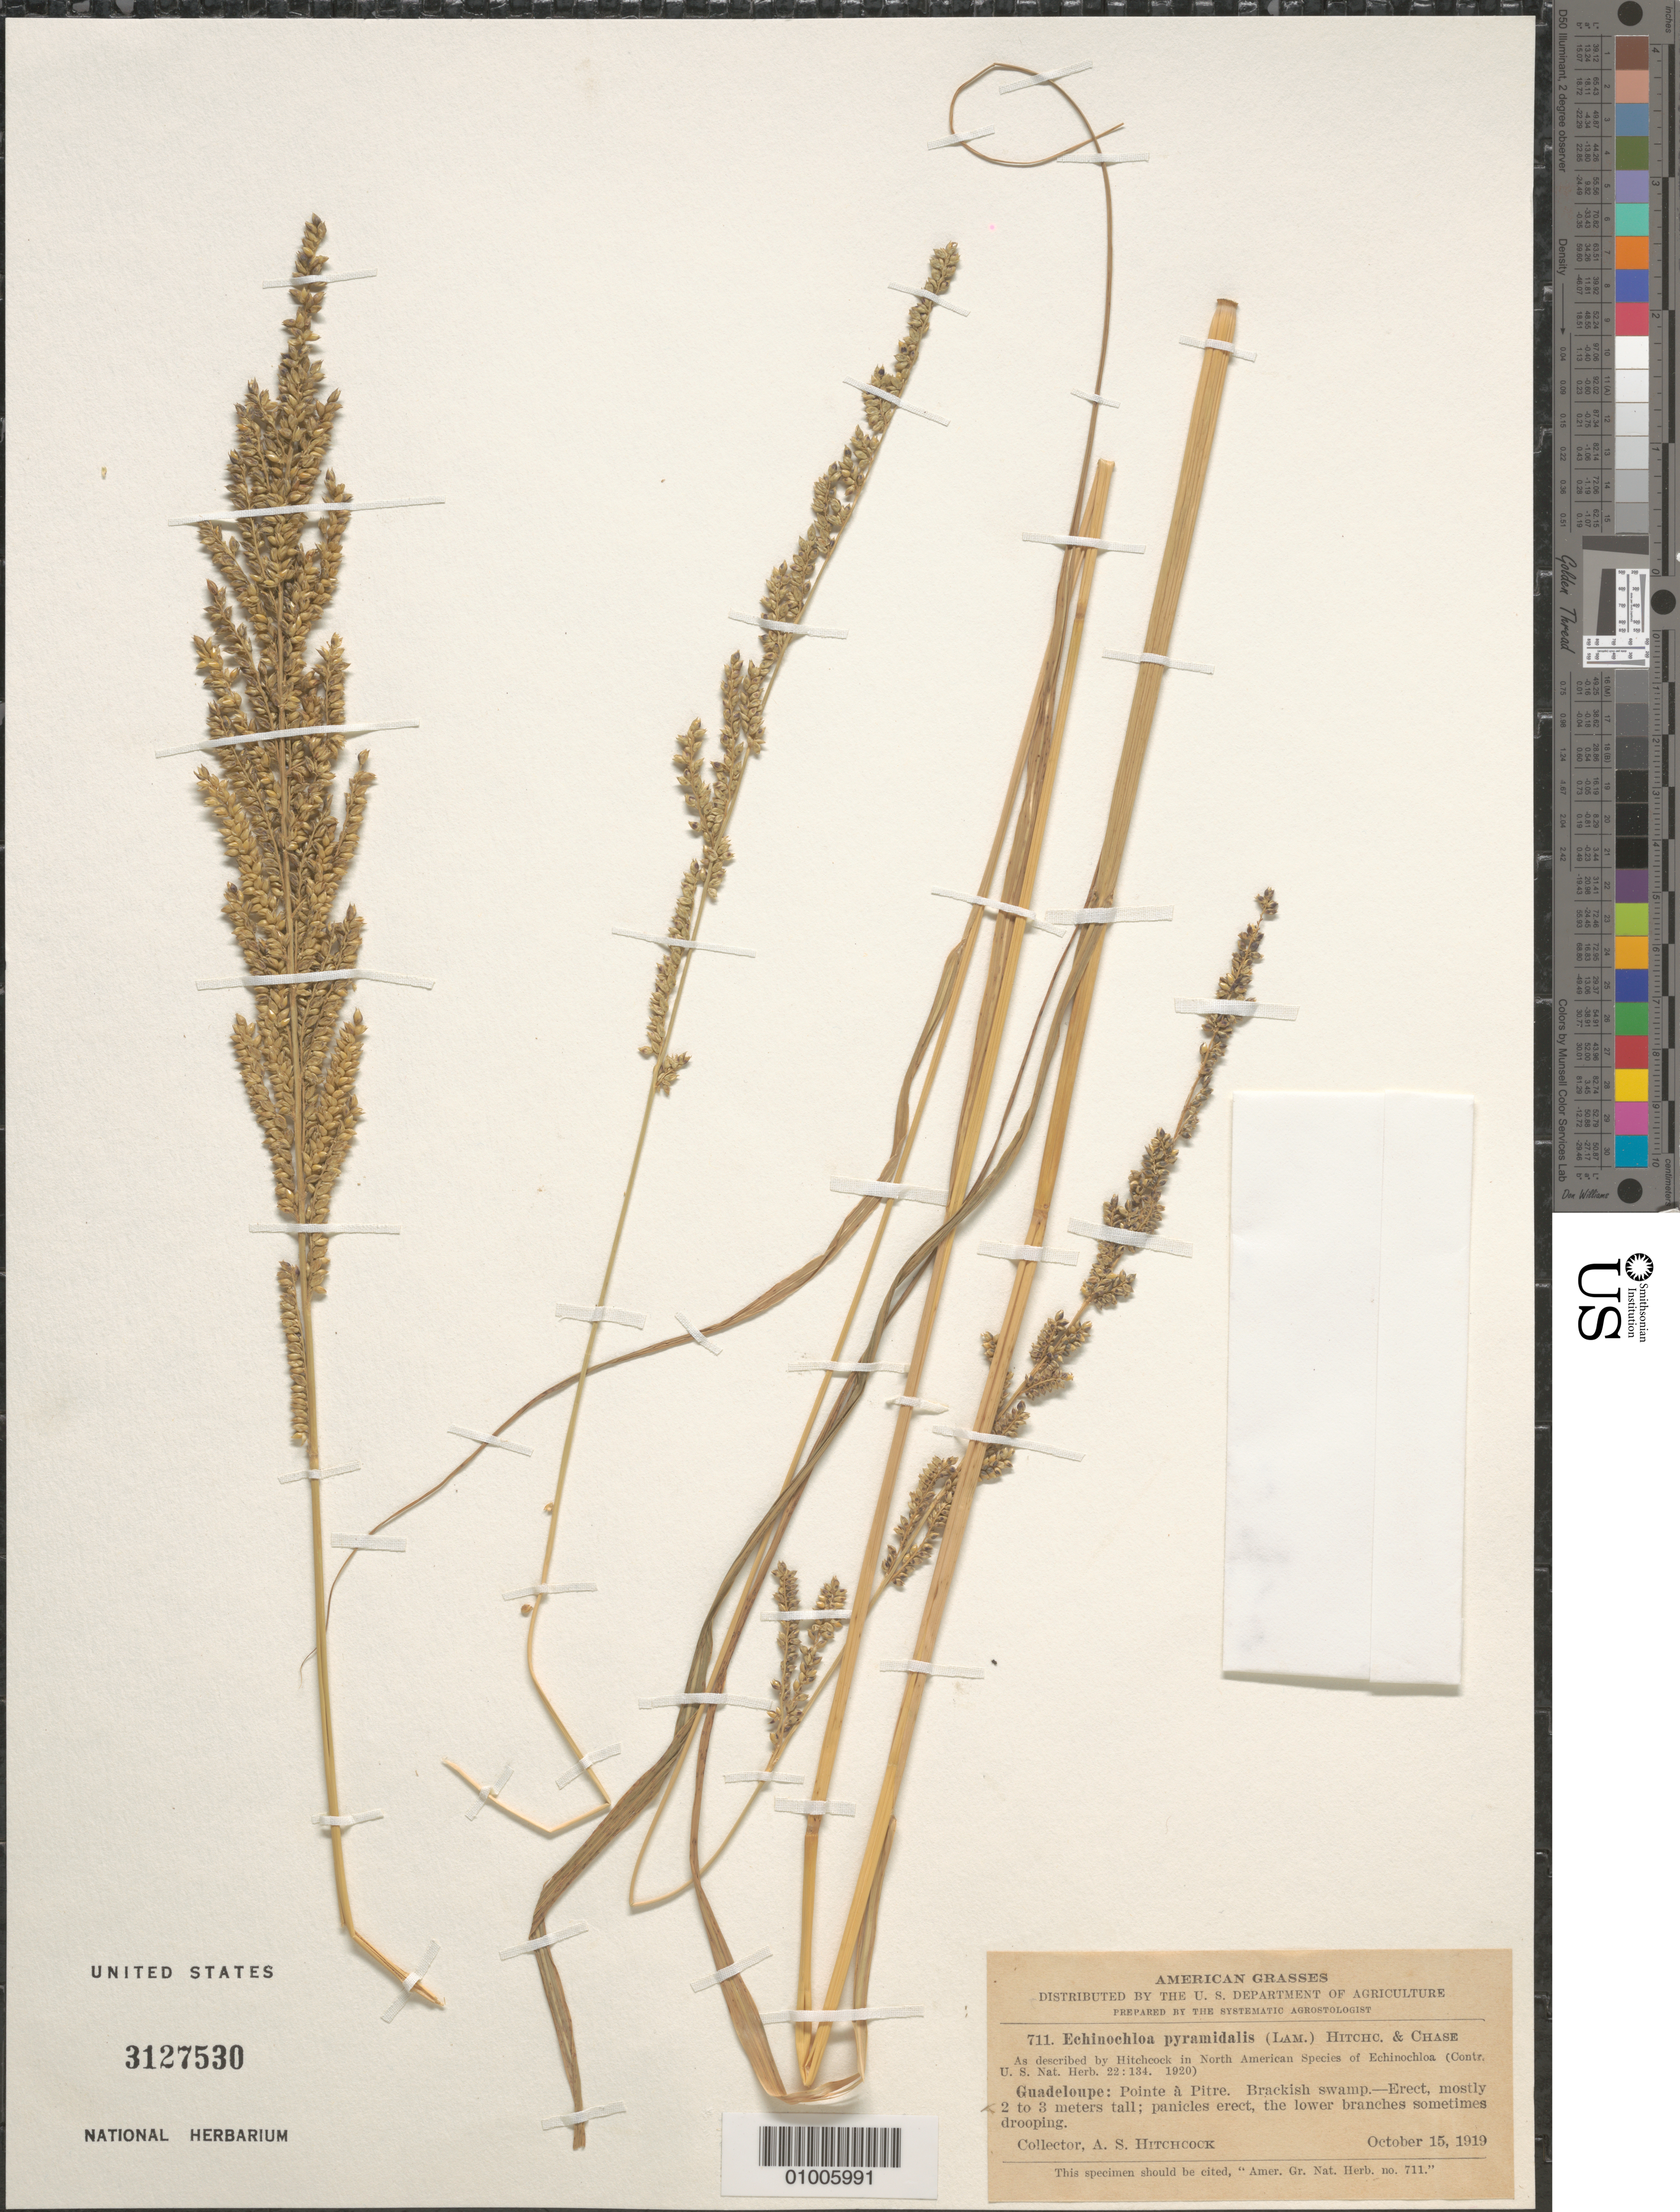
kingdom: Plantae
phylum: Tracheophyta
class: Liliopsida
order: Poales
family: Poaceae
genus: Echinochloa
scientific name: Echinochloa pyramidalis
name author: (Lam.) Hitchc. & Chase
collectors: A. S. Hitchcock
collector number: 711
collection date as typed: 15 Oct 1919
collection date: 1919-10-15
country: Guadeloupe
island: Basse Terre [Guadeloupe]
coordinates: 0 N, 0 E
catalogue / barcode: US 3127530